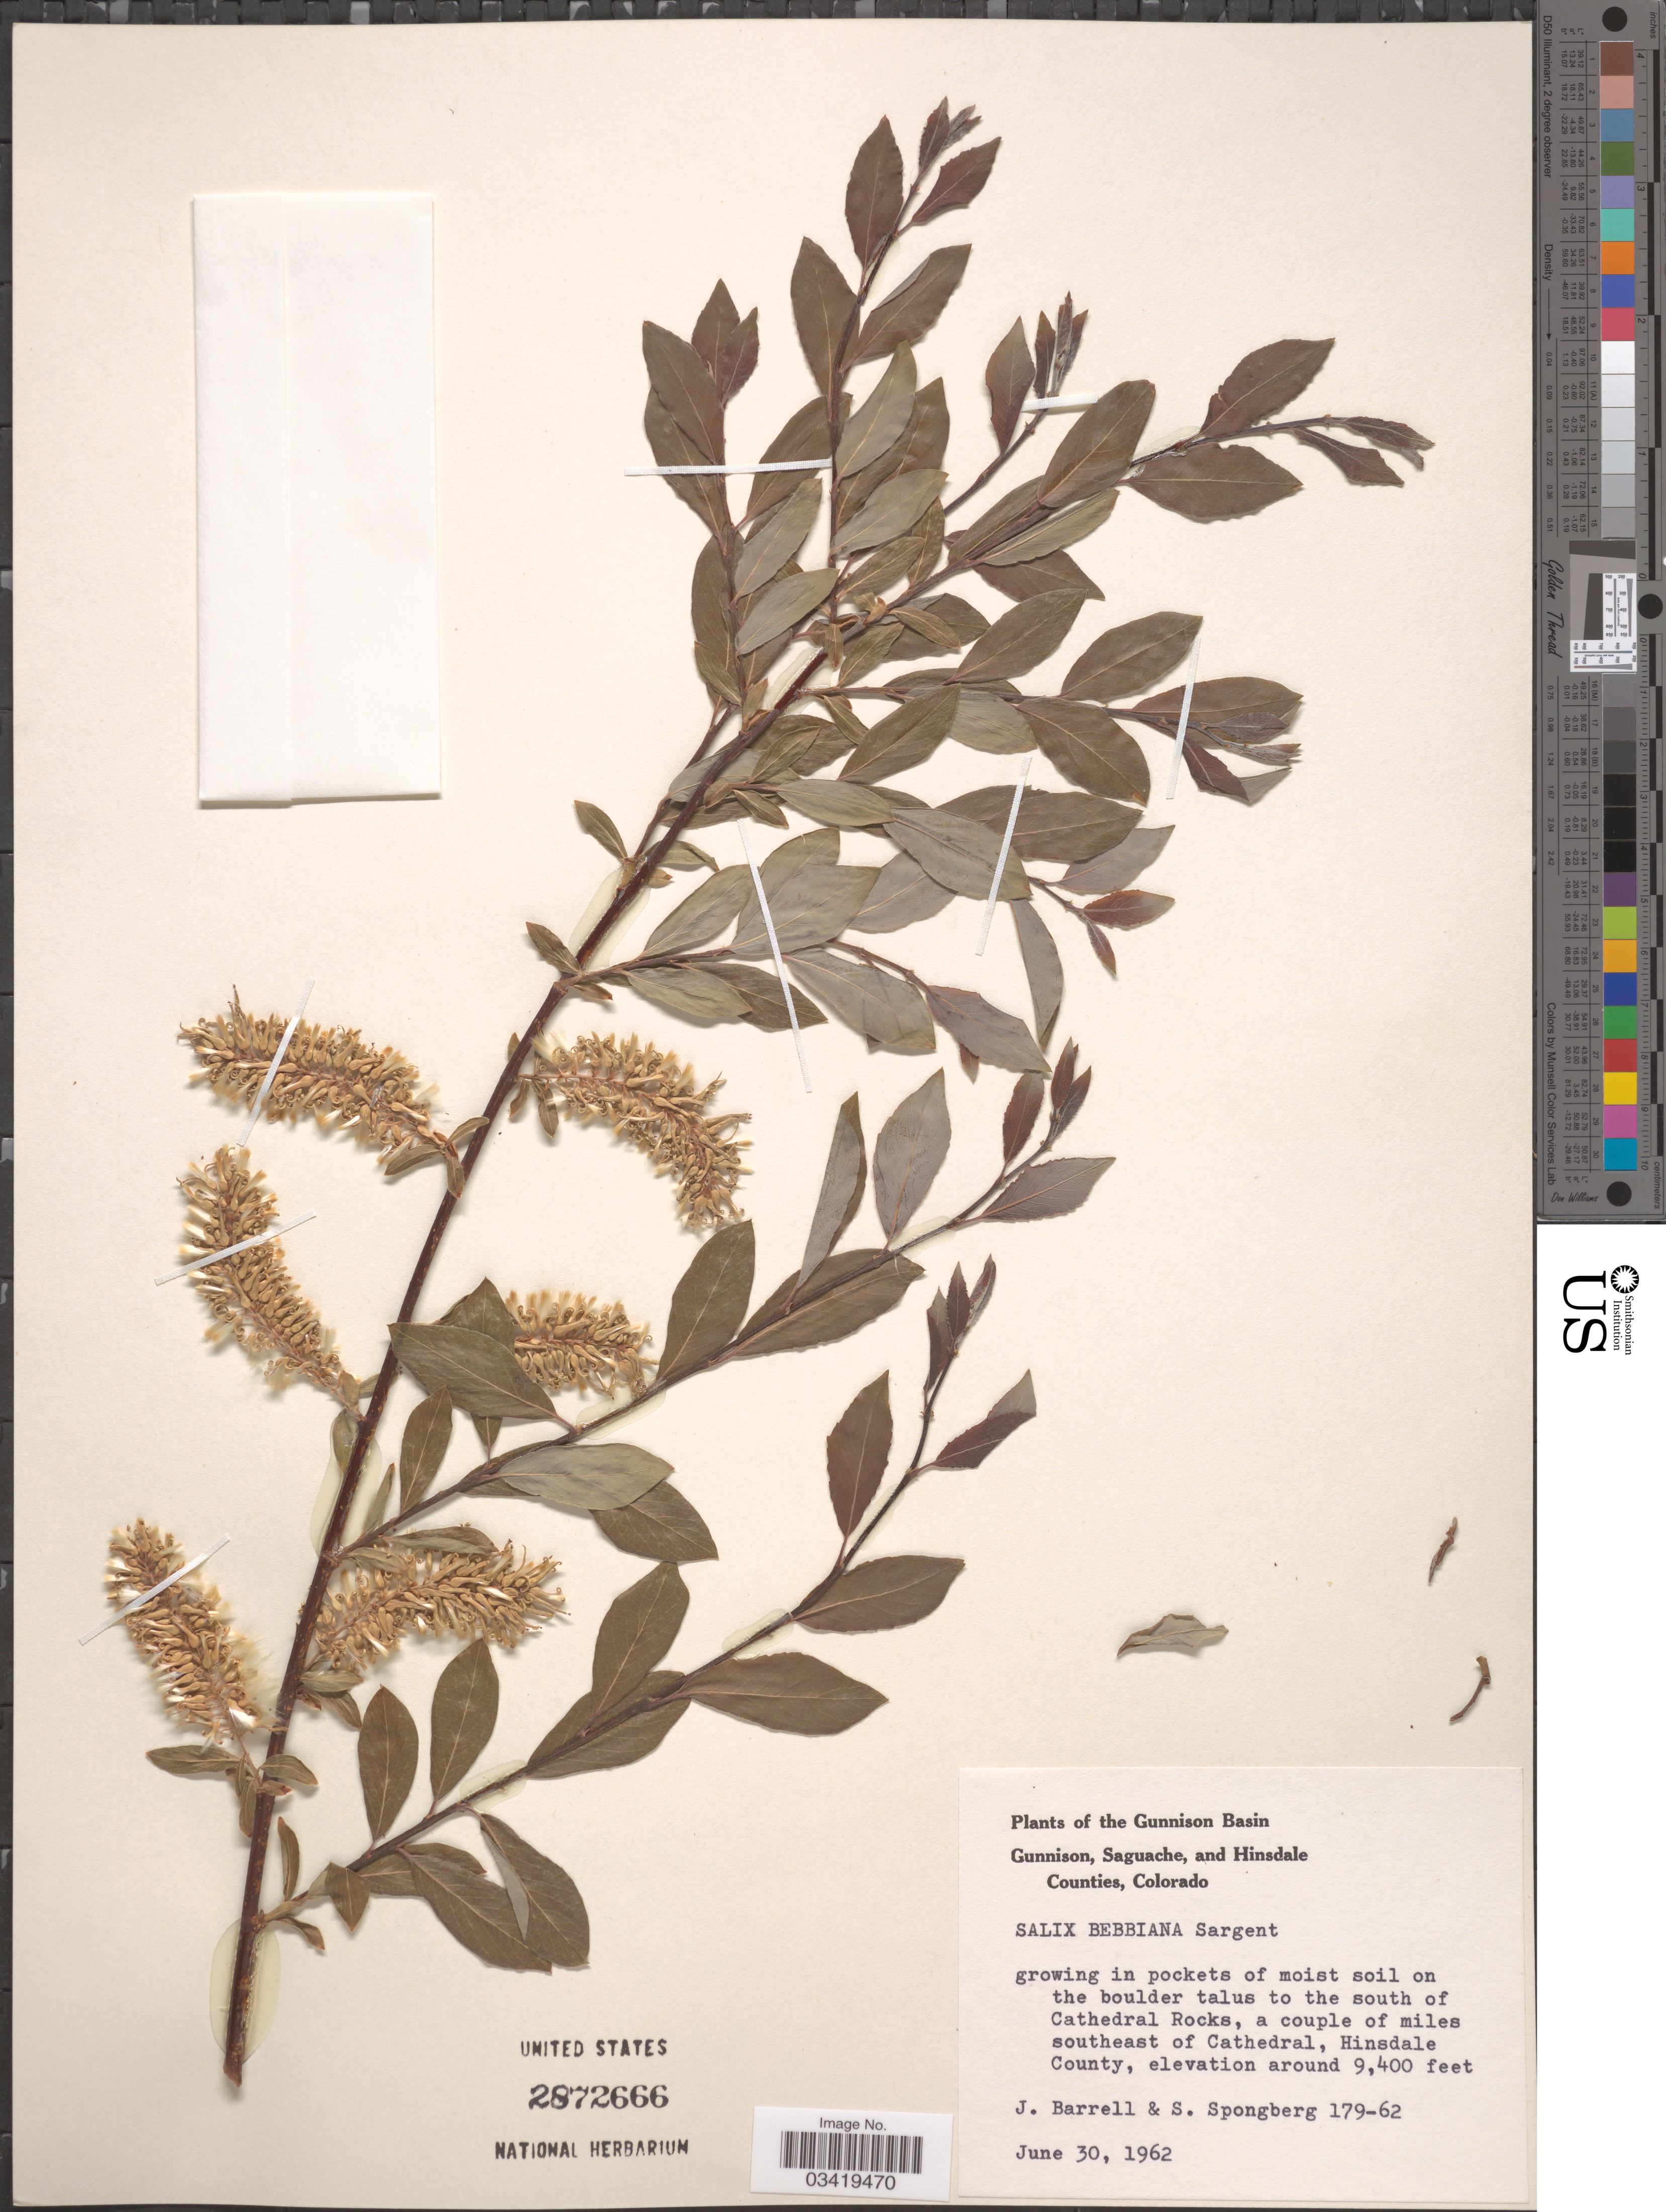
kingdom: Plantae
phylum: Tracheophyta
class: Magnoliopsida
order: Malpighiales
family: Salicaceae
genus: Salix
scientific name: Salix bebbiana var. perrostrata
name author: Sarg.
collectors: J. Barrell & S. A.Spongberg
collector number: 179-62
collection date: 1962-06-30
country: United States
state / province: Colorado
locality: The Gunnison Basin. The south of Cathedral Rocks, a couple of miles southeast of Cathedral, Hinsdale County.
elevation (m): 2865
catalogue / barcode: US 2872666